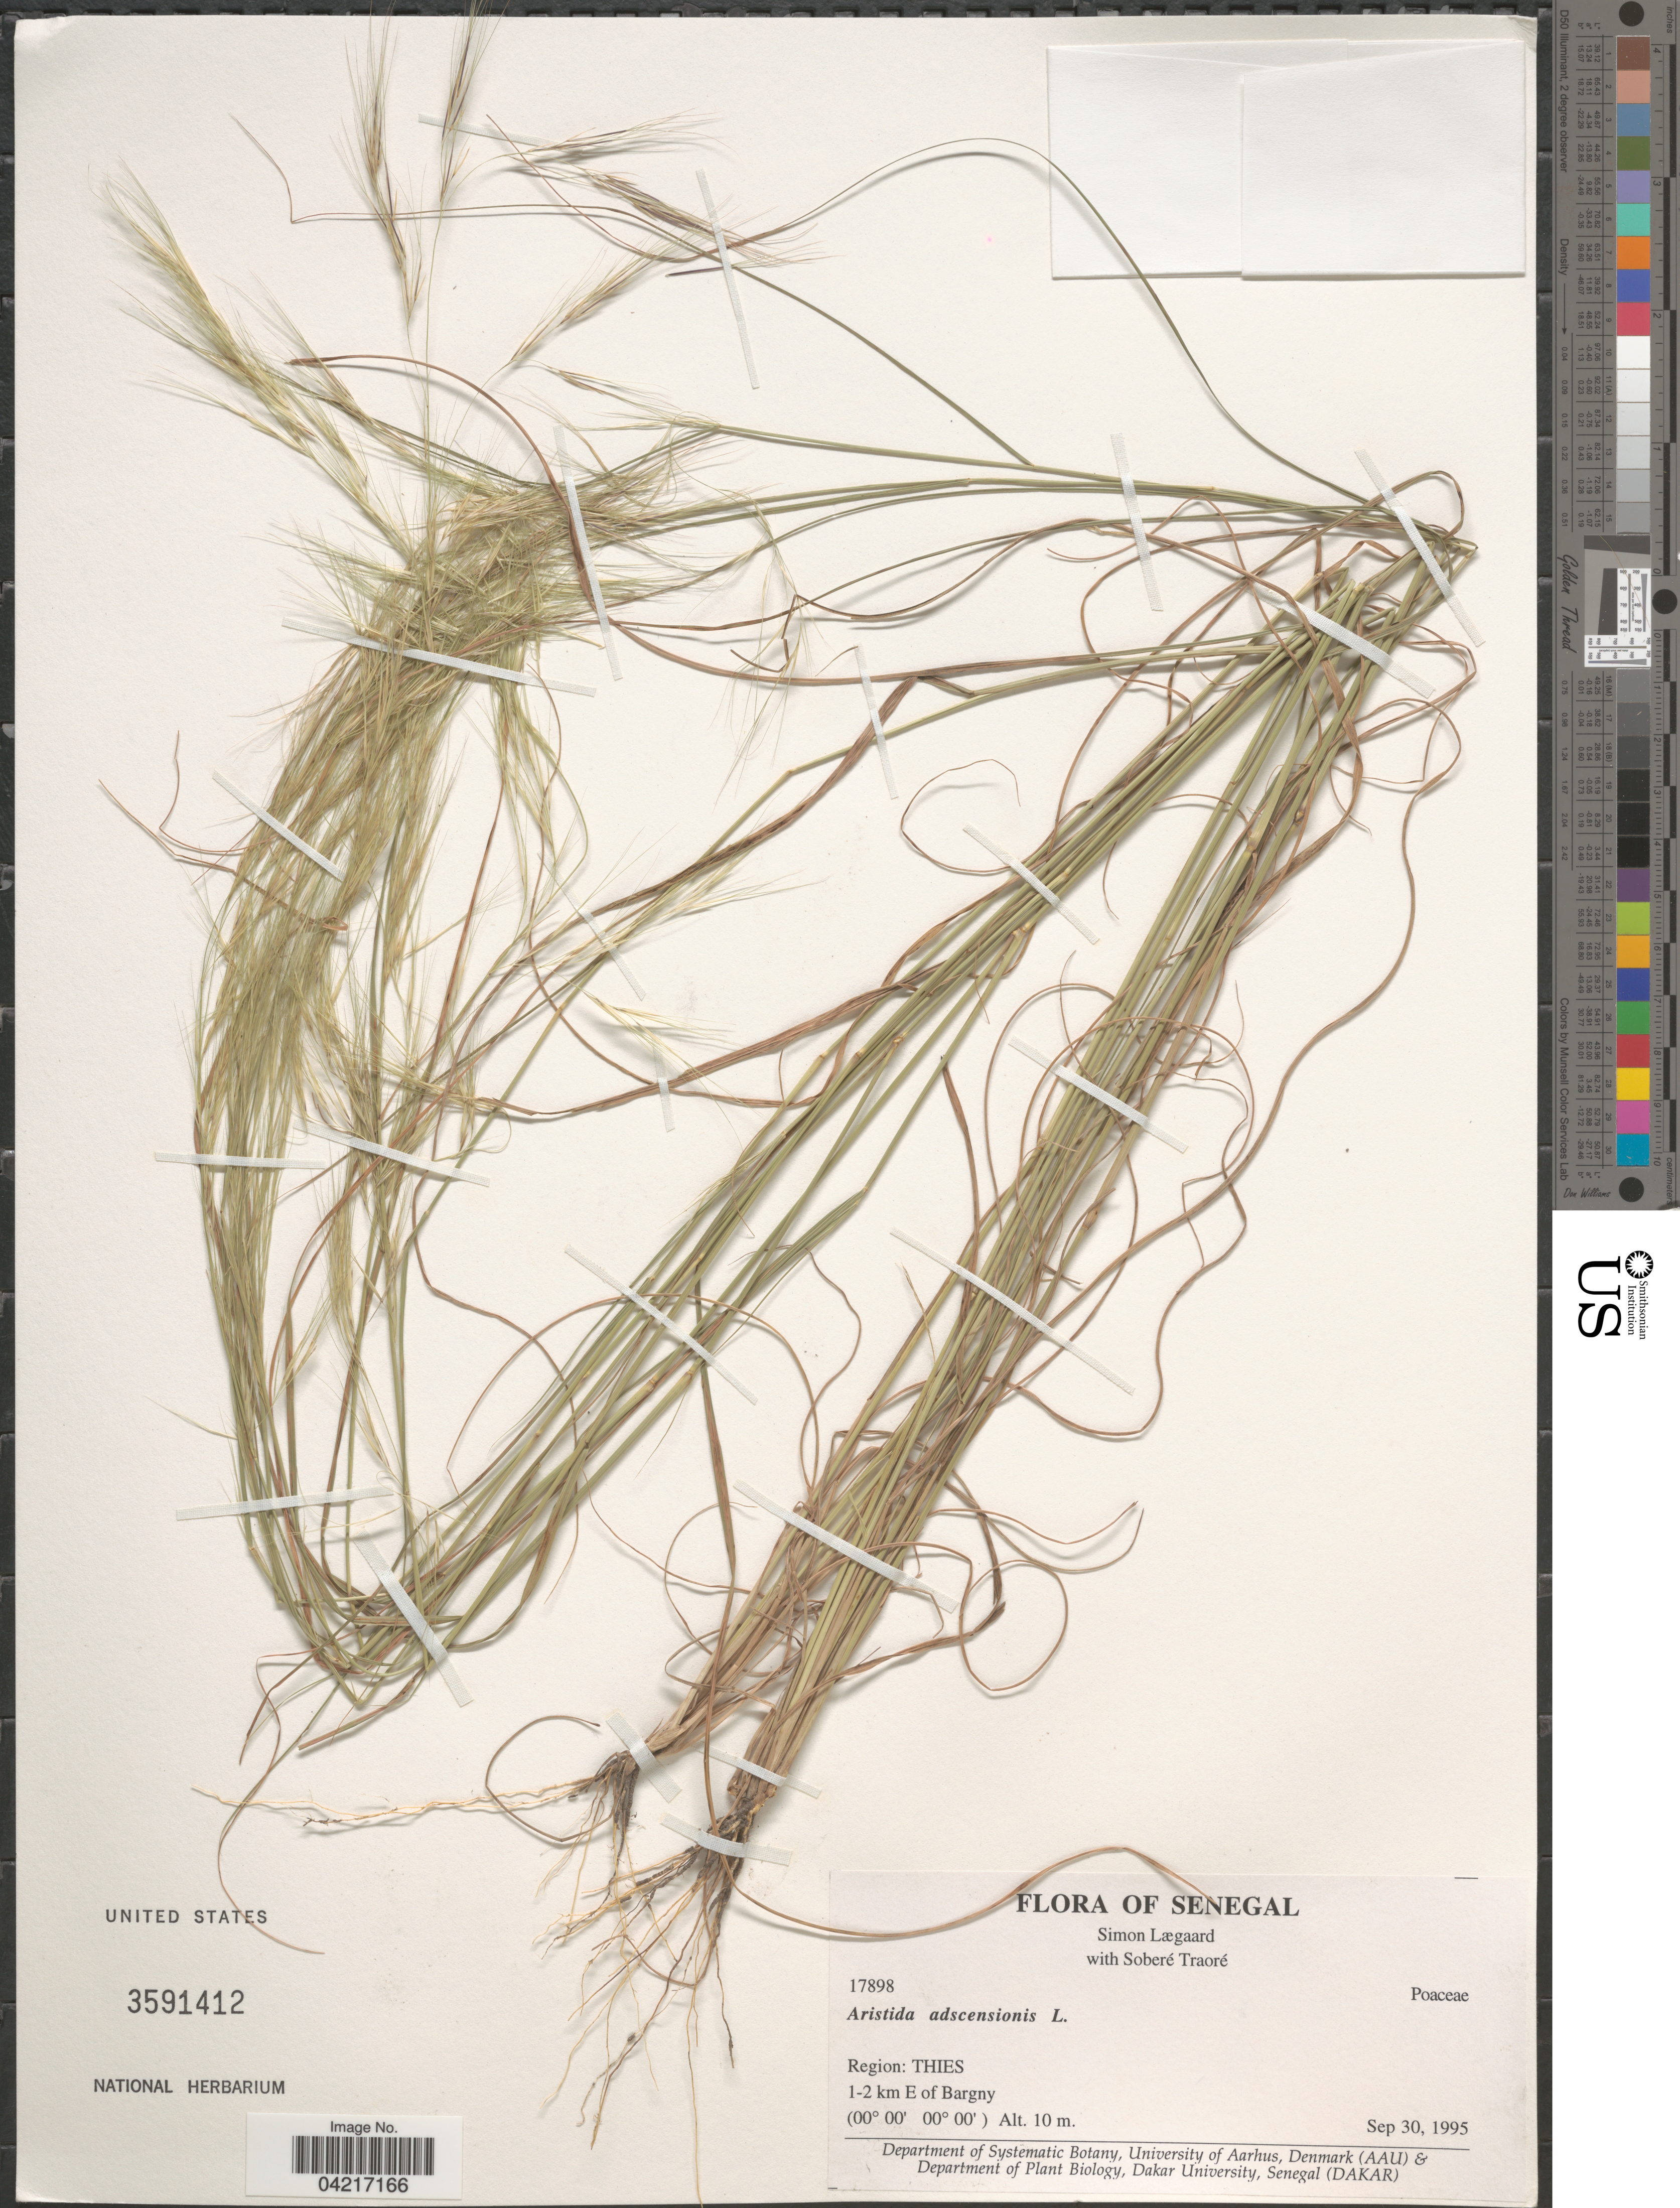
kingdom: Plantae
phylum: Tracheophyta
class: Liliopsida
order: Poales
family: Poaceae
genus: Aristida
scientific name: Aristida adscensionis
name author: L.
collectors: S. Lægaard & S. Traore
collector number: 17898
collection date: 1995-09-30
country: Senegal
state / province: Thies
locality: Region: Thies. 1-2 km E of Bargny.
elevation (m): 10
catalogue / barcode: US 3591412